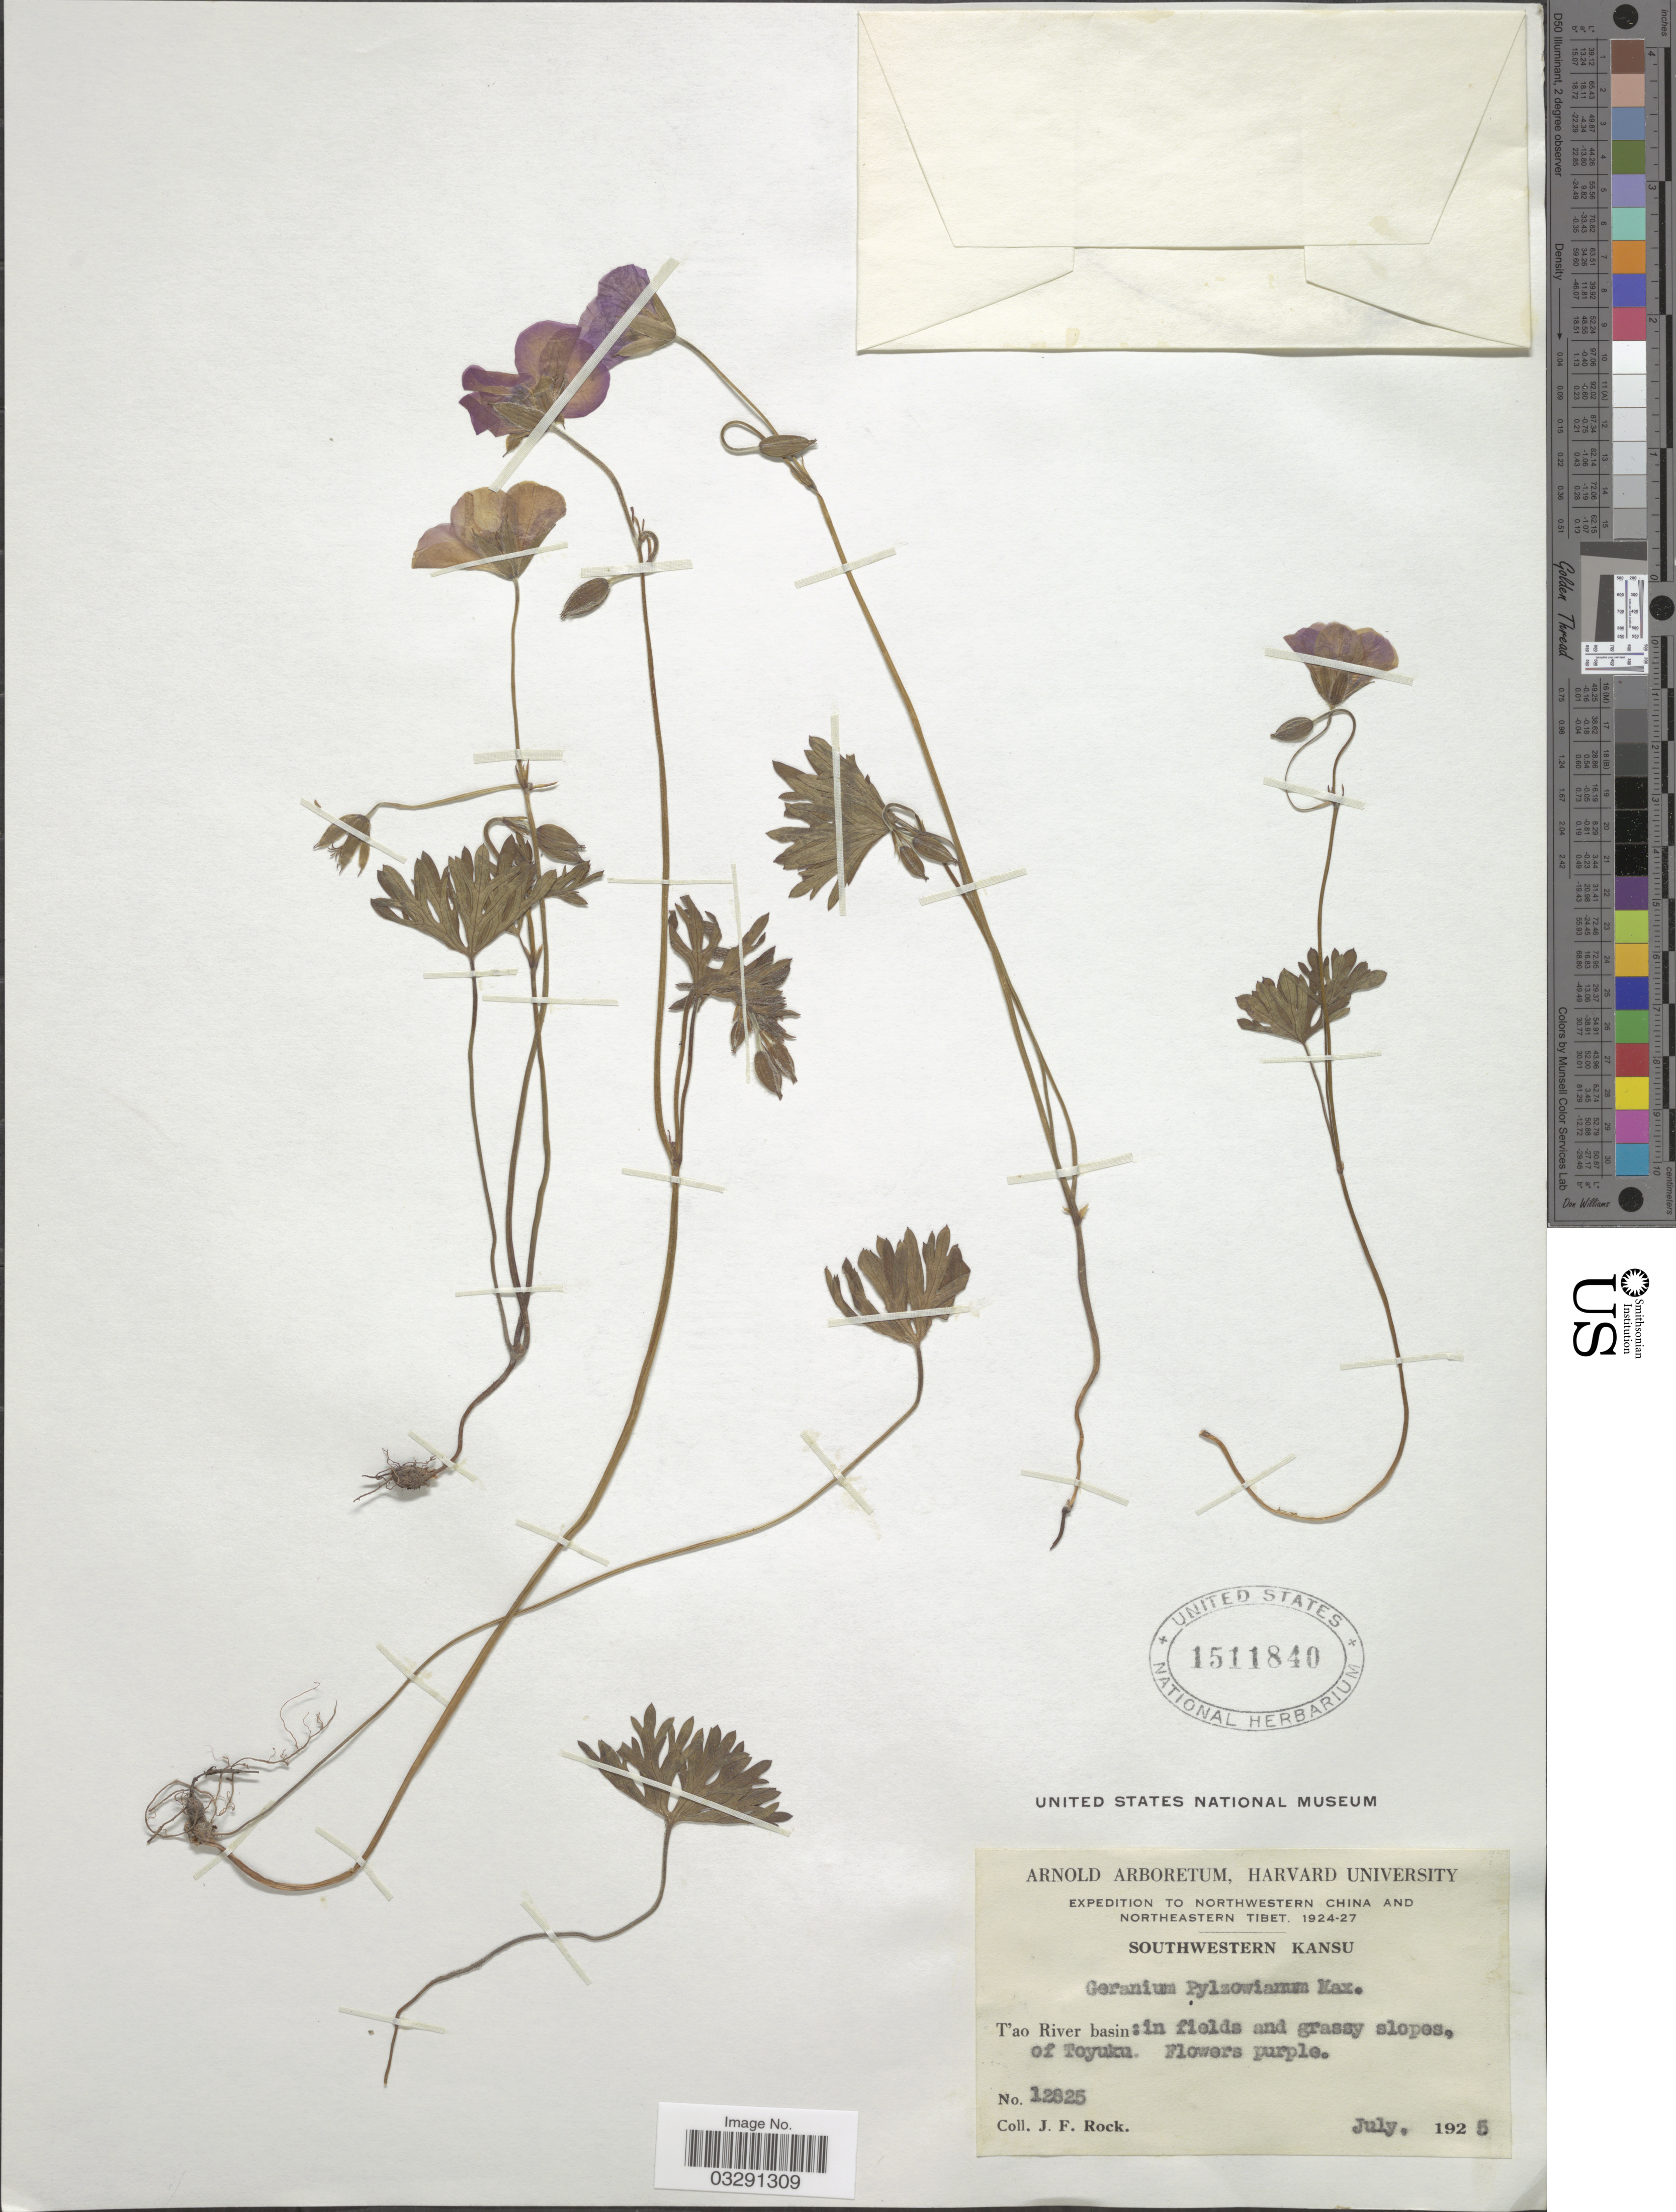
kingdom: Plantae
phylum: Tracheophyta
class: Magnoliopsida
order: Geraniales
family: Geraniaceae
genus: Geranium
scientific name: Geranium pylzowianum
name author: Maxim.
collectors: J. Rock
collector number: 12825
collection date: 1925-07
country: China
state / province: Gansu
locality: Southwestern Kansu, T'ao River basin: in fields and grassy slopes, of Toyuku.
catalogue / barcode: US 1511840